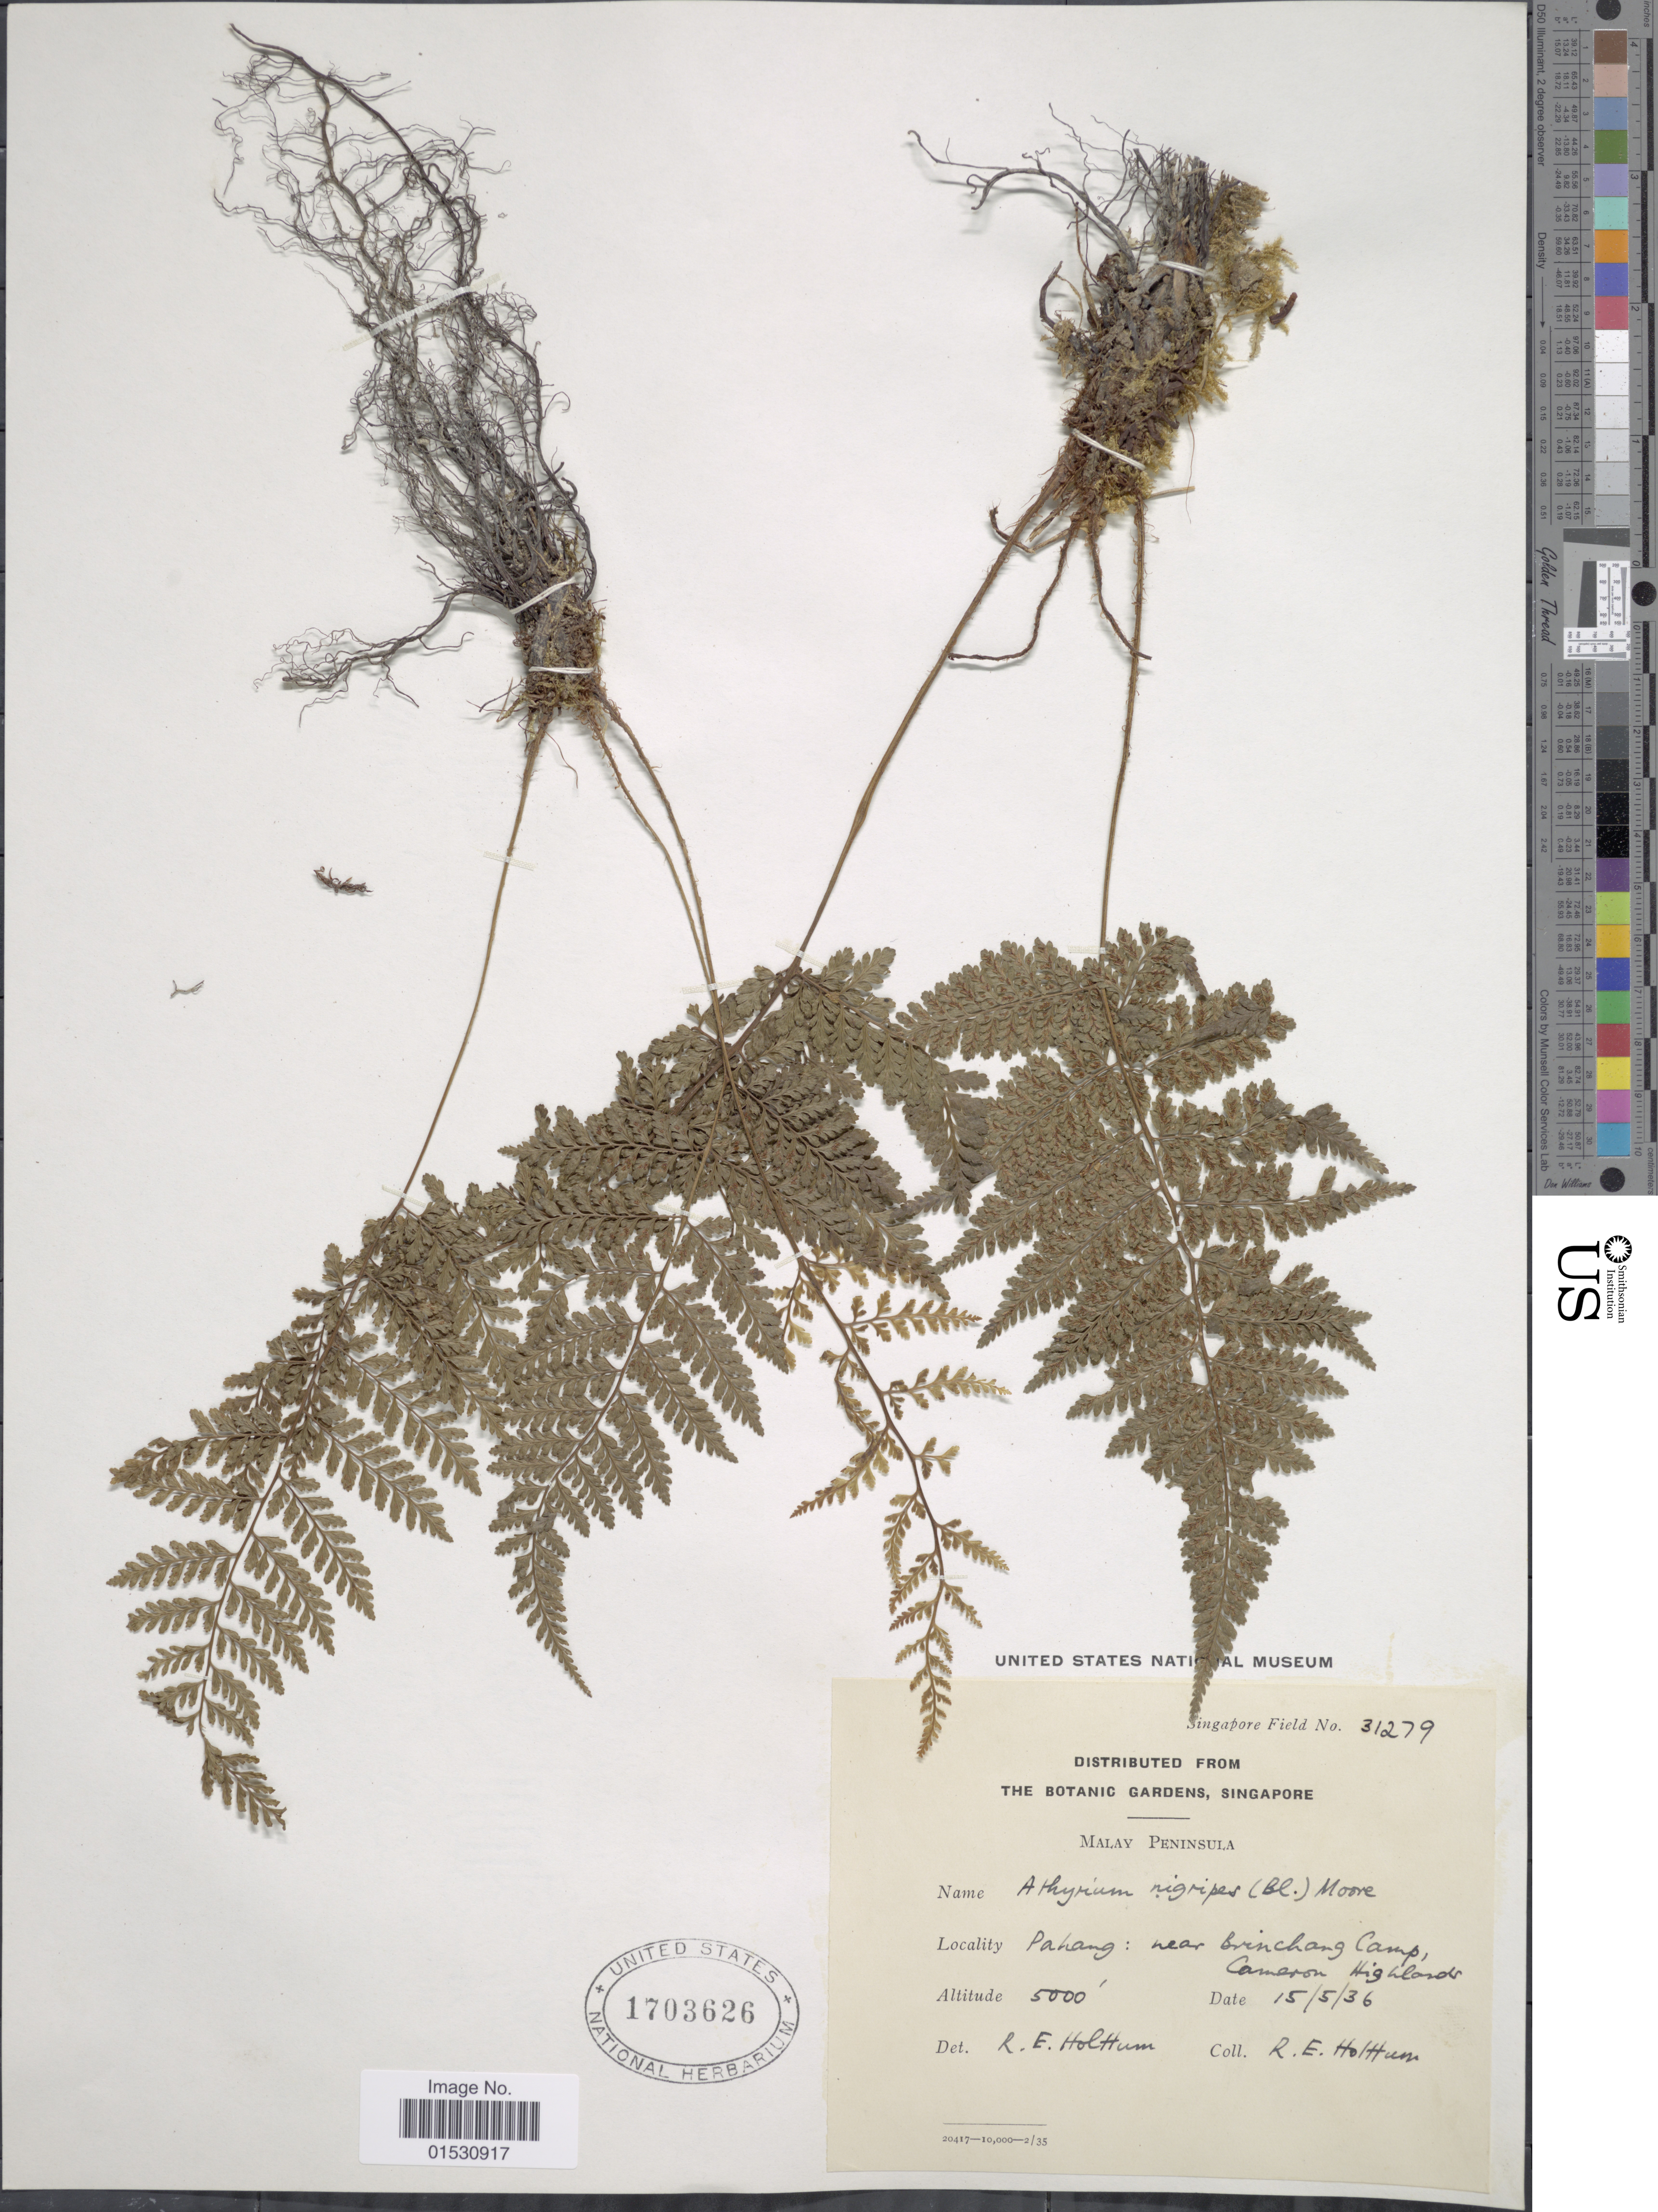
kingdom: Plantae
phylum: Tracheophyta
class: Polypodiopsida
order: Polypodiales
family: Athyriaceae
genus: Athyrium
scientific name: Athyrium nigripes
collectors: R. E. Holttum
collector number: Singapore 31279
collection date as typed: Transcribed d/m/y: 15/5/36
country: Malaysia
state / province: Pahang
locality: Malay Peninsula. Near Brinchang Camp, Cameron Highlands.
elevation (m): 1524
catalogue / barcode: US 1703626